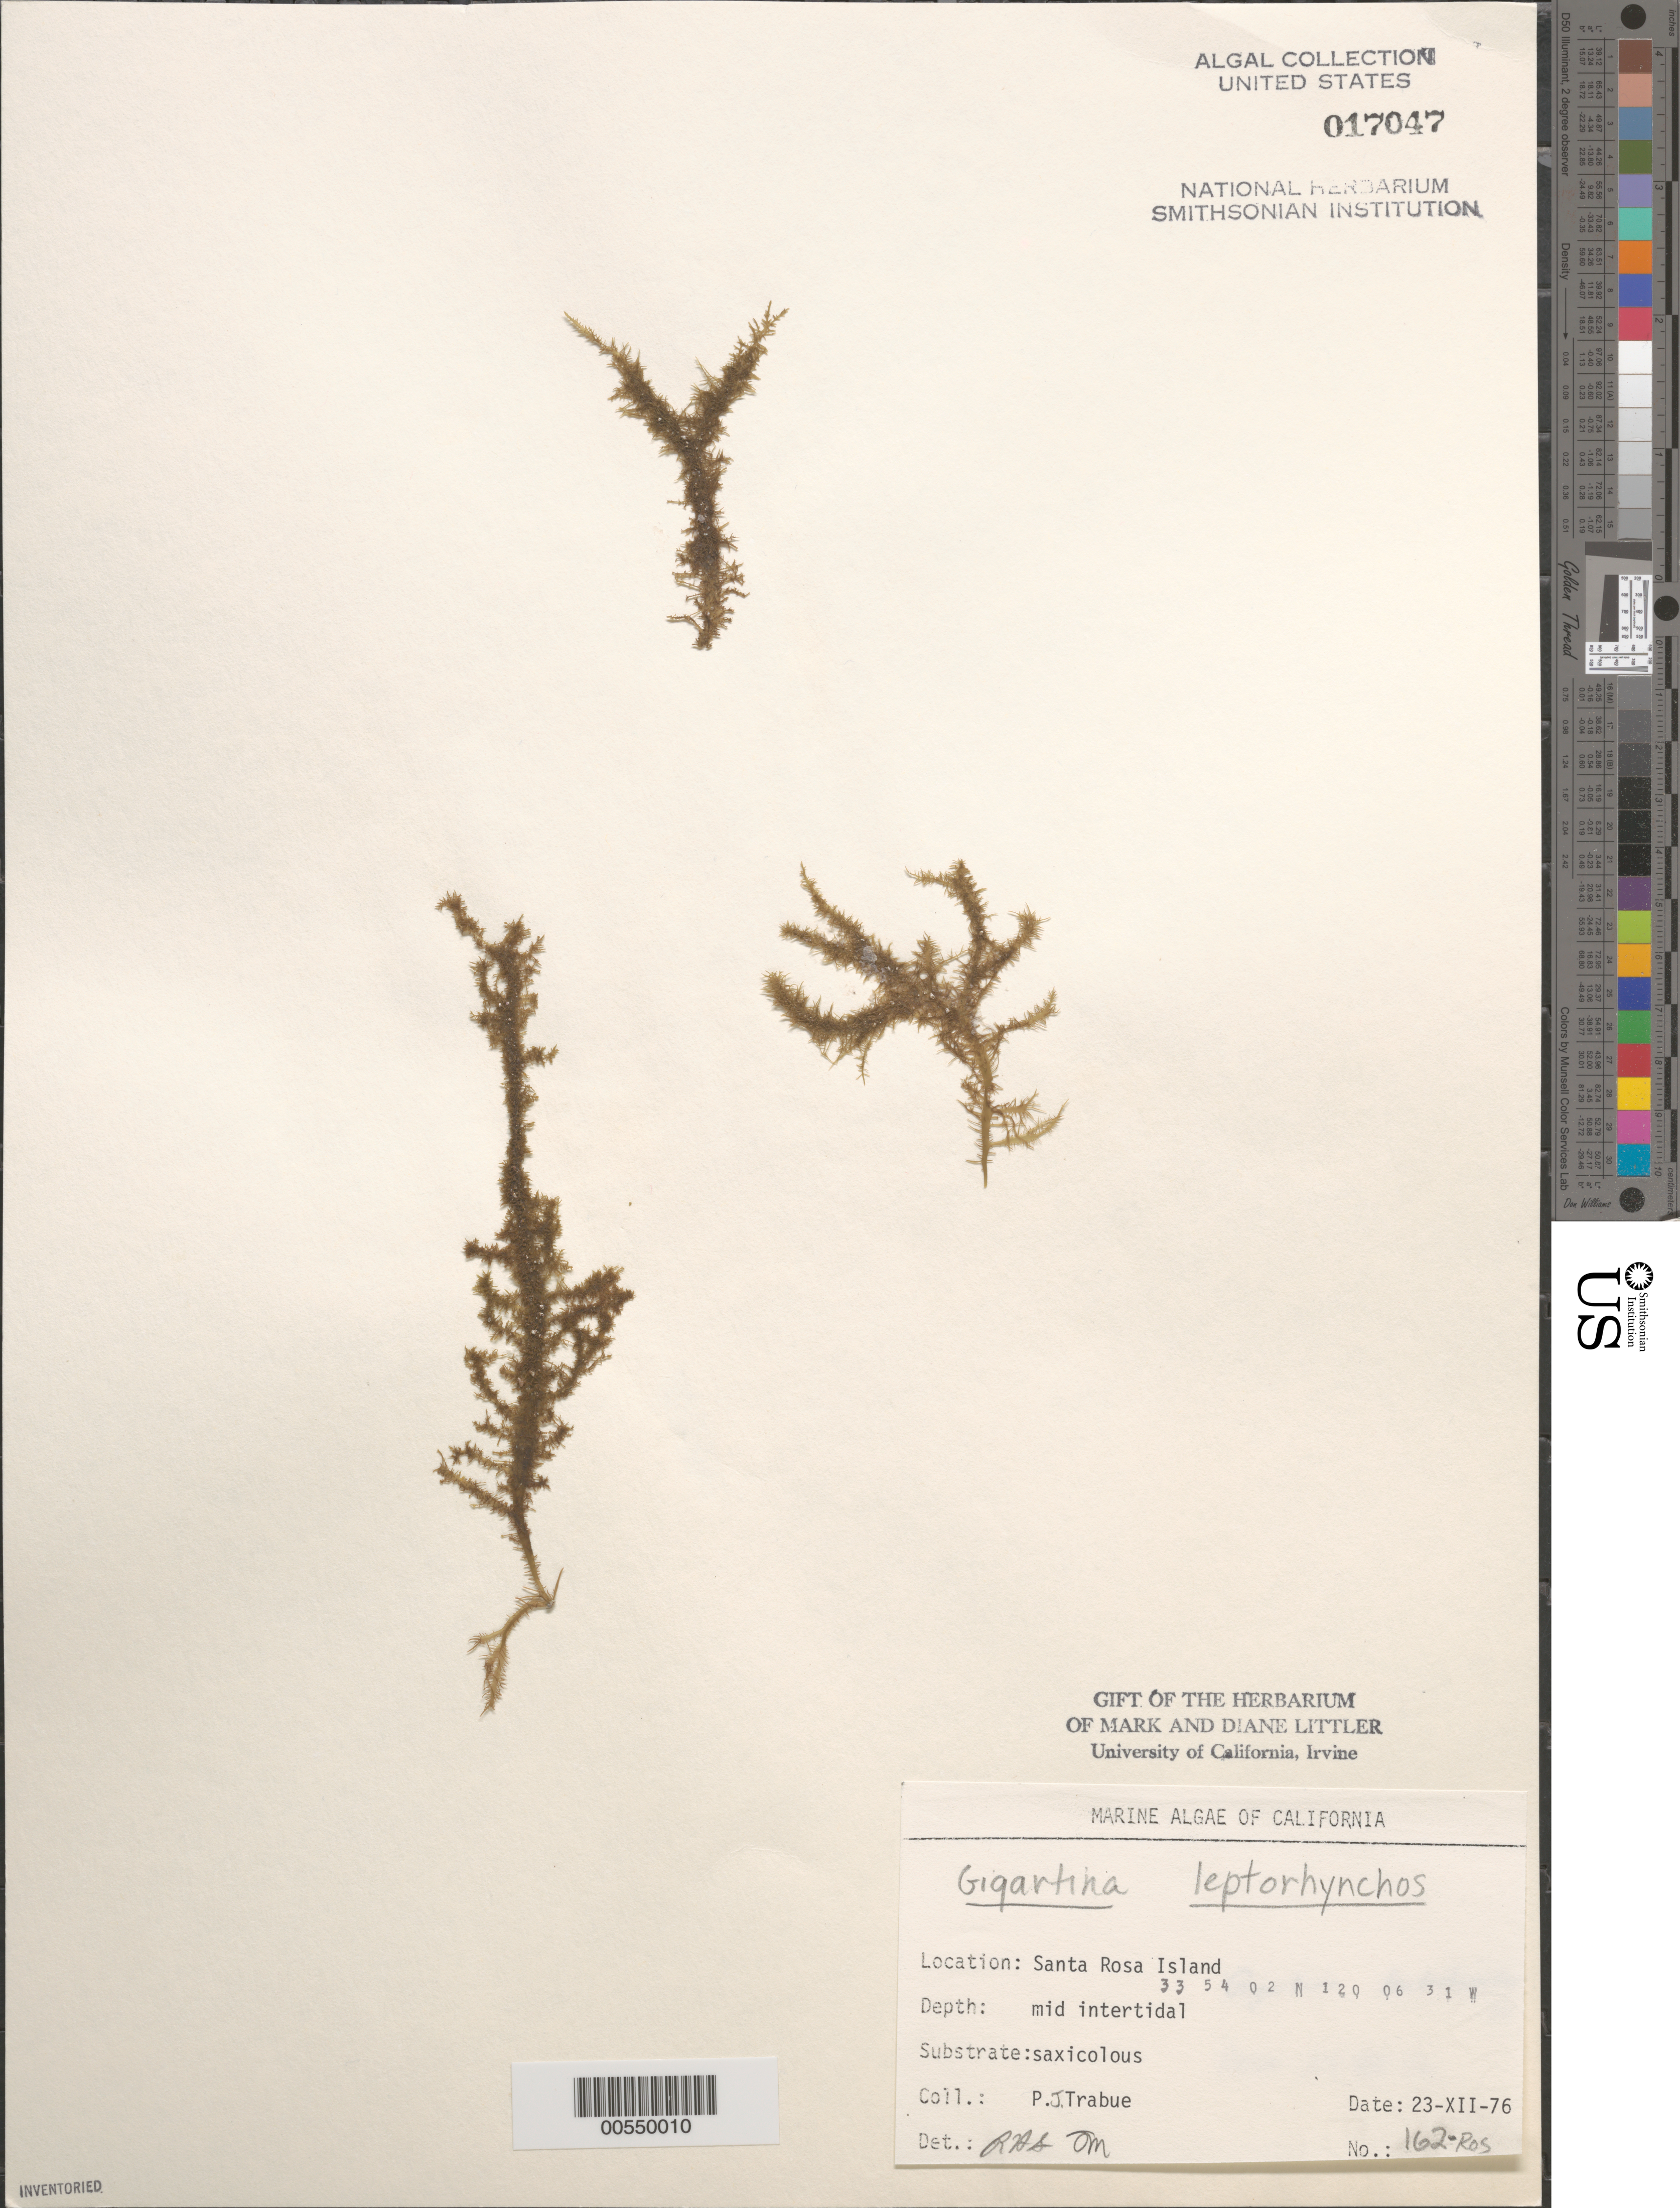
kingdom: Plantae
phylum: Rhodophyta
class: Florideophyceae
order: Gigartinales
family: Gigartinaceae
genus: Mazzaella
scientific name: Mazzaella leptorhynchos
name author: (J. Agardh) Leister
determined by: Algae name updating Project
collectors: P. J. Trabue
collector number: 162-ros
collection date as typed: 23 Dec 1976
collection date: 1976-12-23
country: United States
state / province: California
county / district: Santa Barbara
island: Santa Rosa Island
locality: Johnson's Lee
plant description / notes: BLM-SOCALBIGHT Rocky Intertidal Survey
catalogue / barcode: US 17047